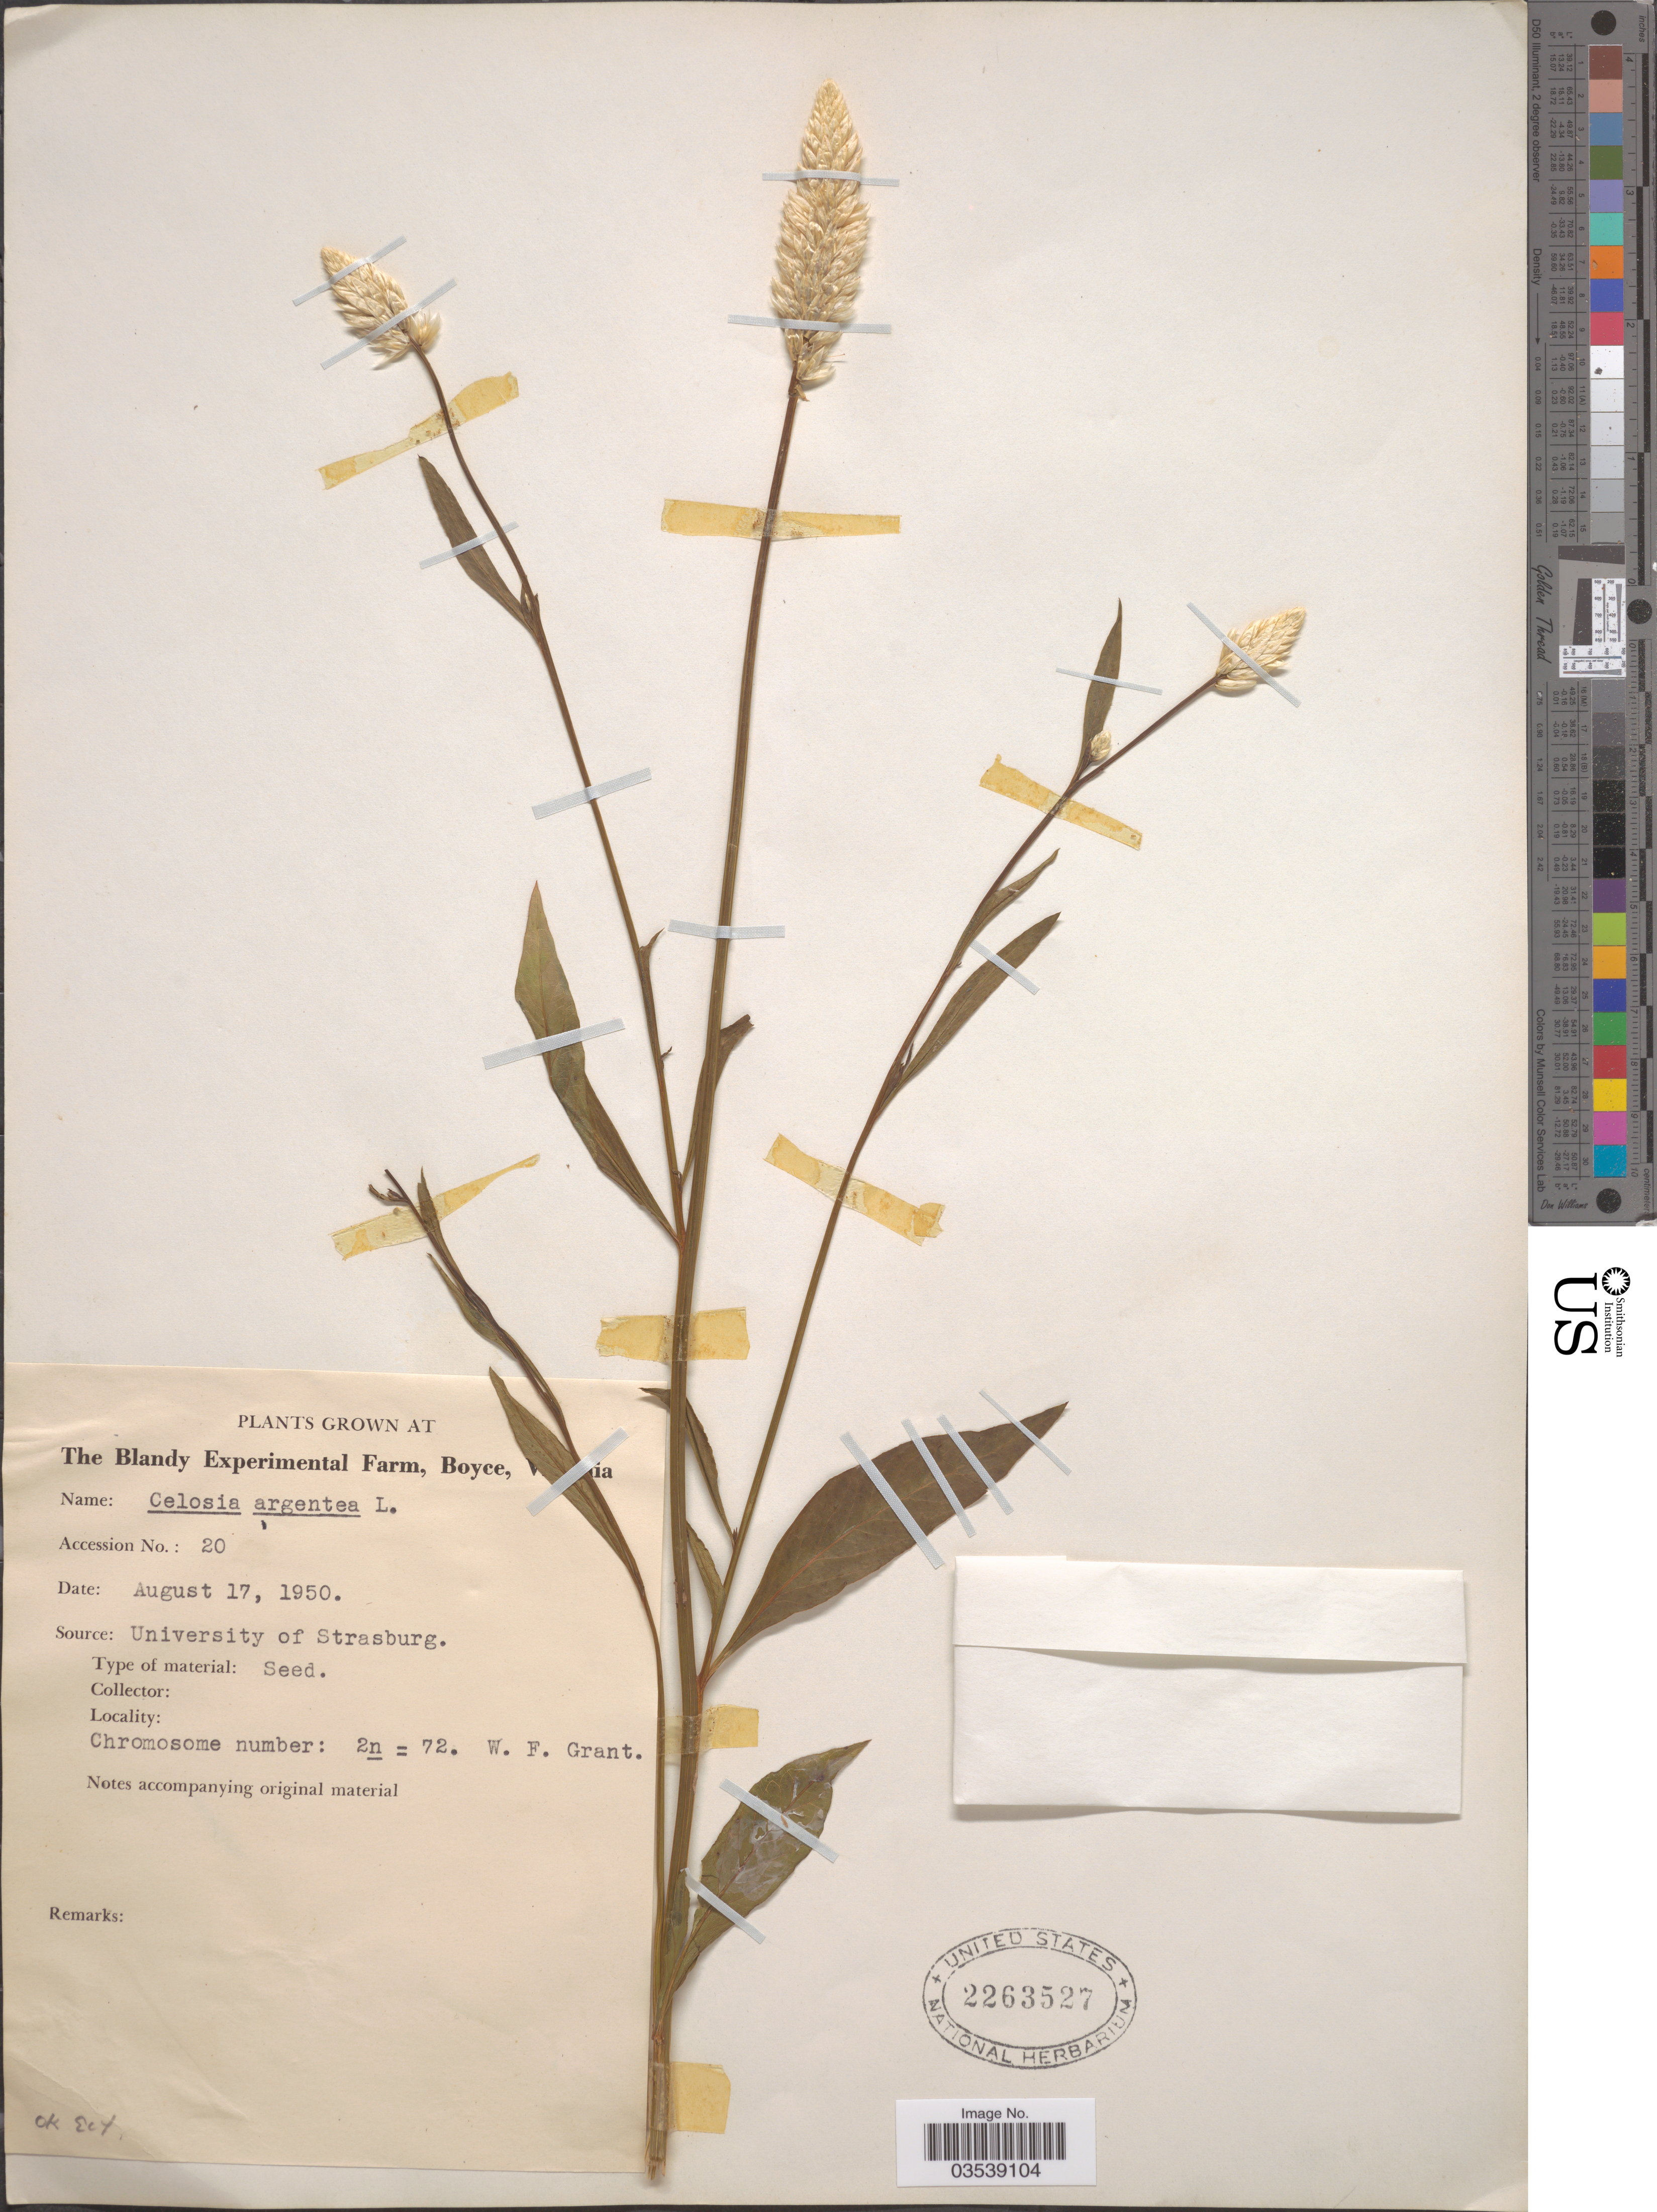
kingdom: Plantae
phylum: Tracheophyta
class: Magnoliopsida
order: Caryophyllales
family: Amaranthaceae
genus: Celosia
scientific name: Celosia argentea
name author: L.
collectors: W. Grant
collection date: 1950-08-17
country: United States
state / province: Virginia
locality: The Blandy Experimental Farm, Boyce.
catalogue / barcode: US 2263527